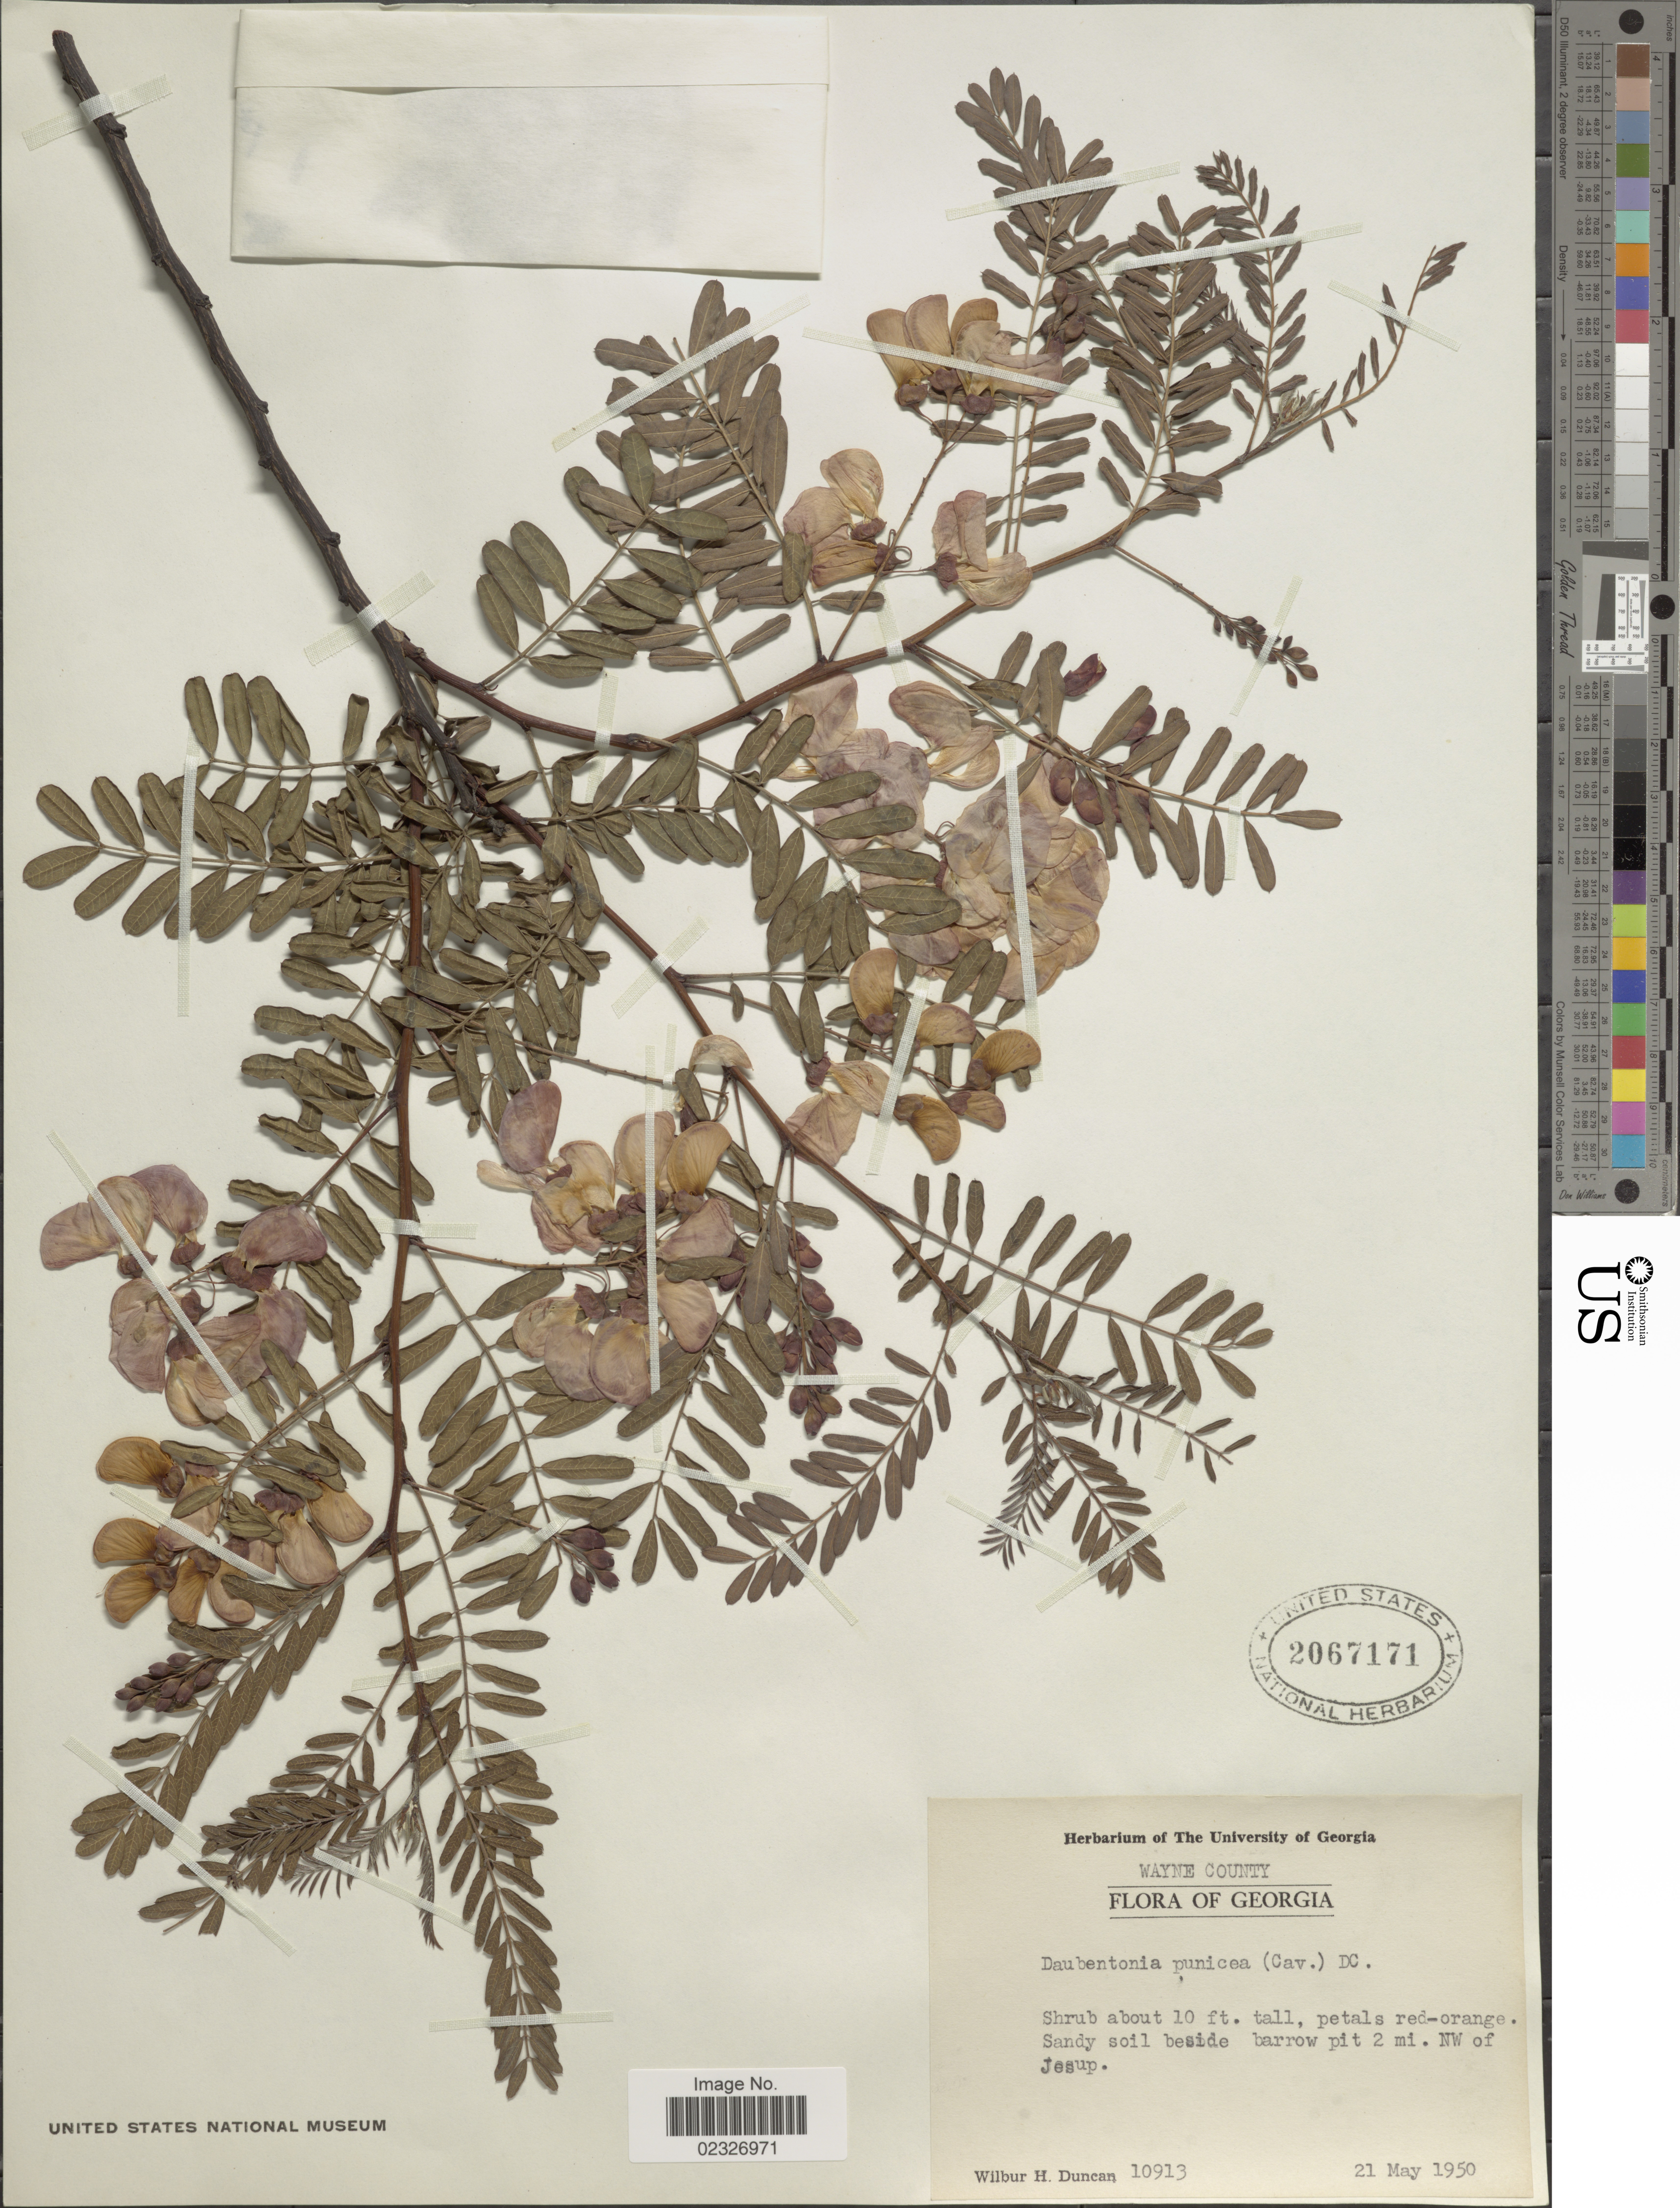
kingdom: Plantae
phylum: Tracheophyta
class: Magnoliopsida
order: Fabales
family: Fabaceae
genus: Sesbania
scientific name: Sesbania punicea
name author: (Cav.) Benth.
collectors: W. H. Duncan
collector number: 10913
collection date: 1950-05-21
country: United States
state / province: Georgia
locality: Wayne County. Sandy soil beside barrow pit 2 mi. NW of Jesup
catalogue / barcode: US 2067171